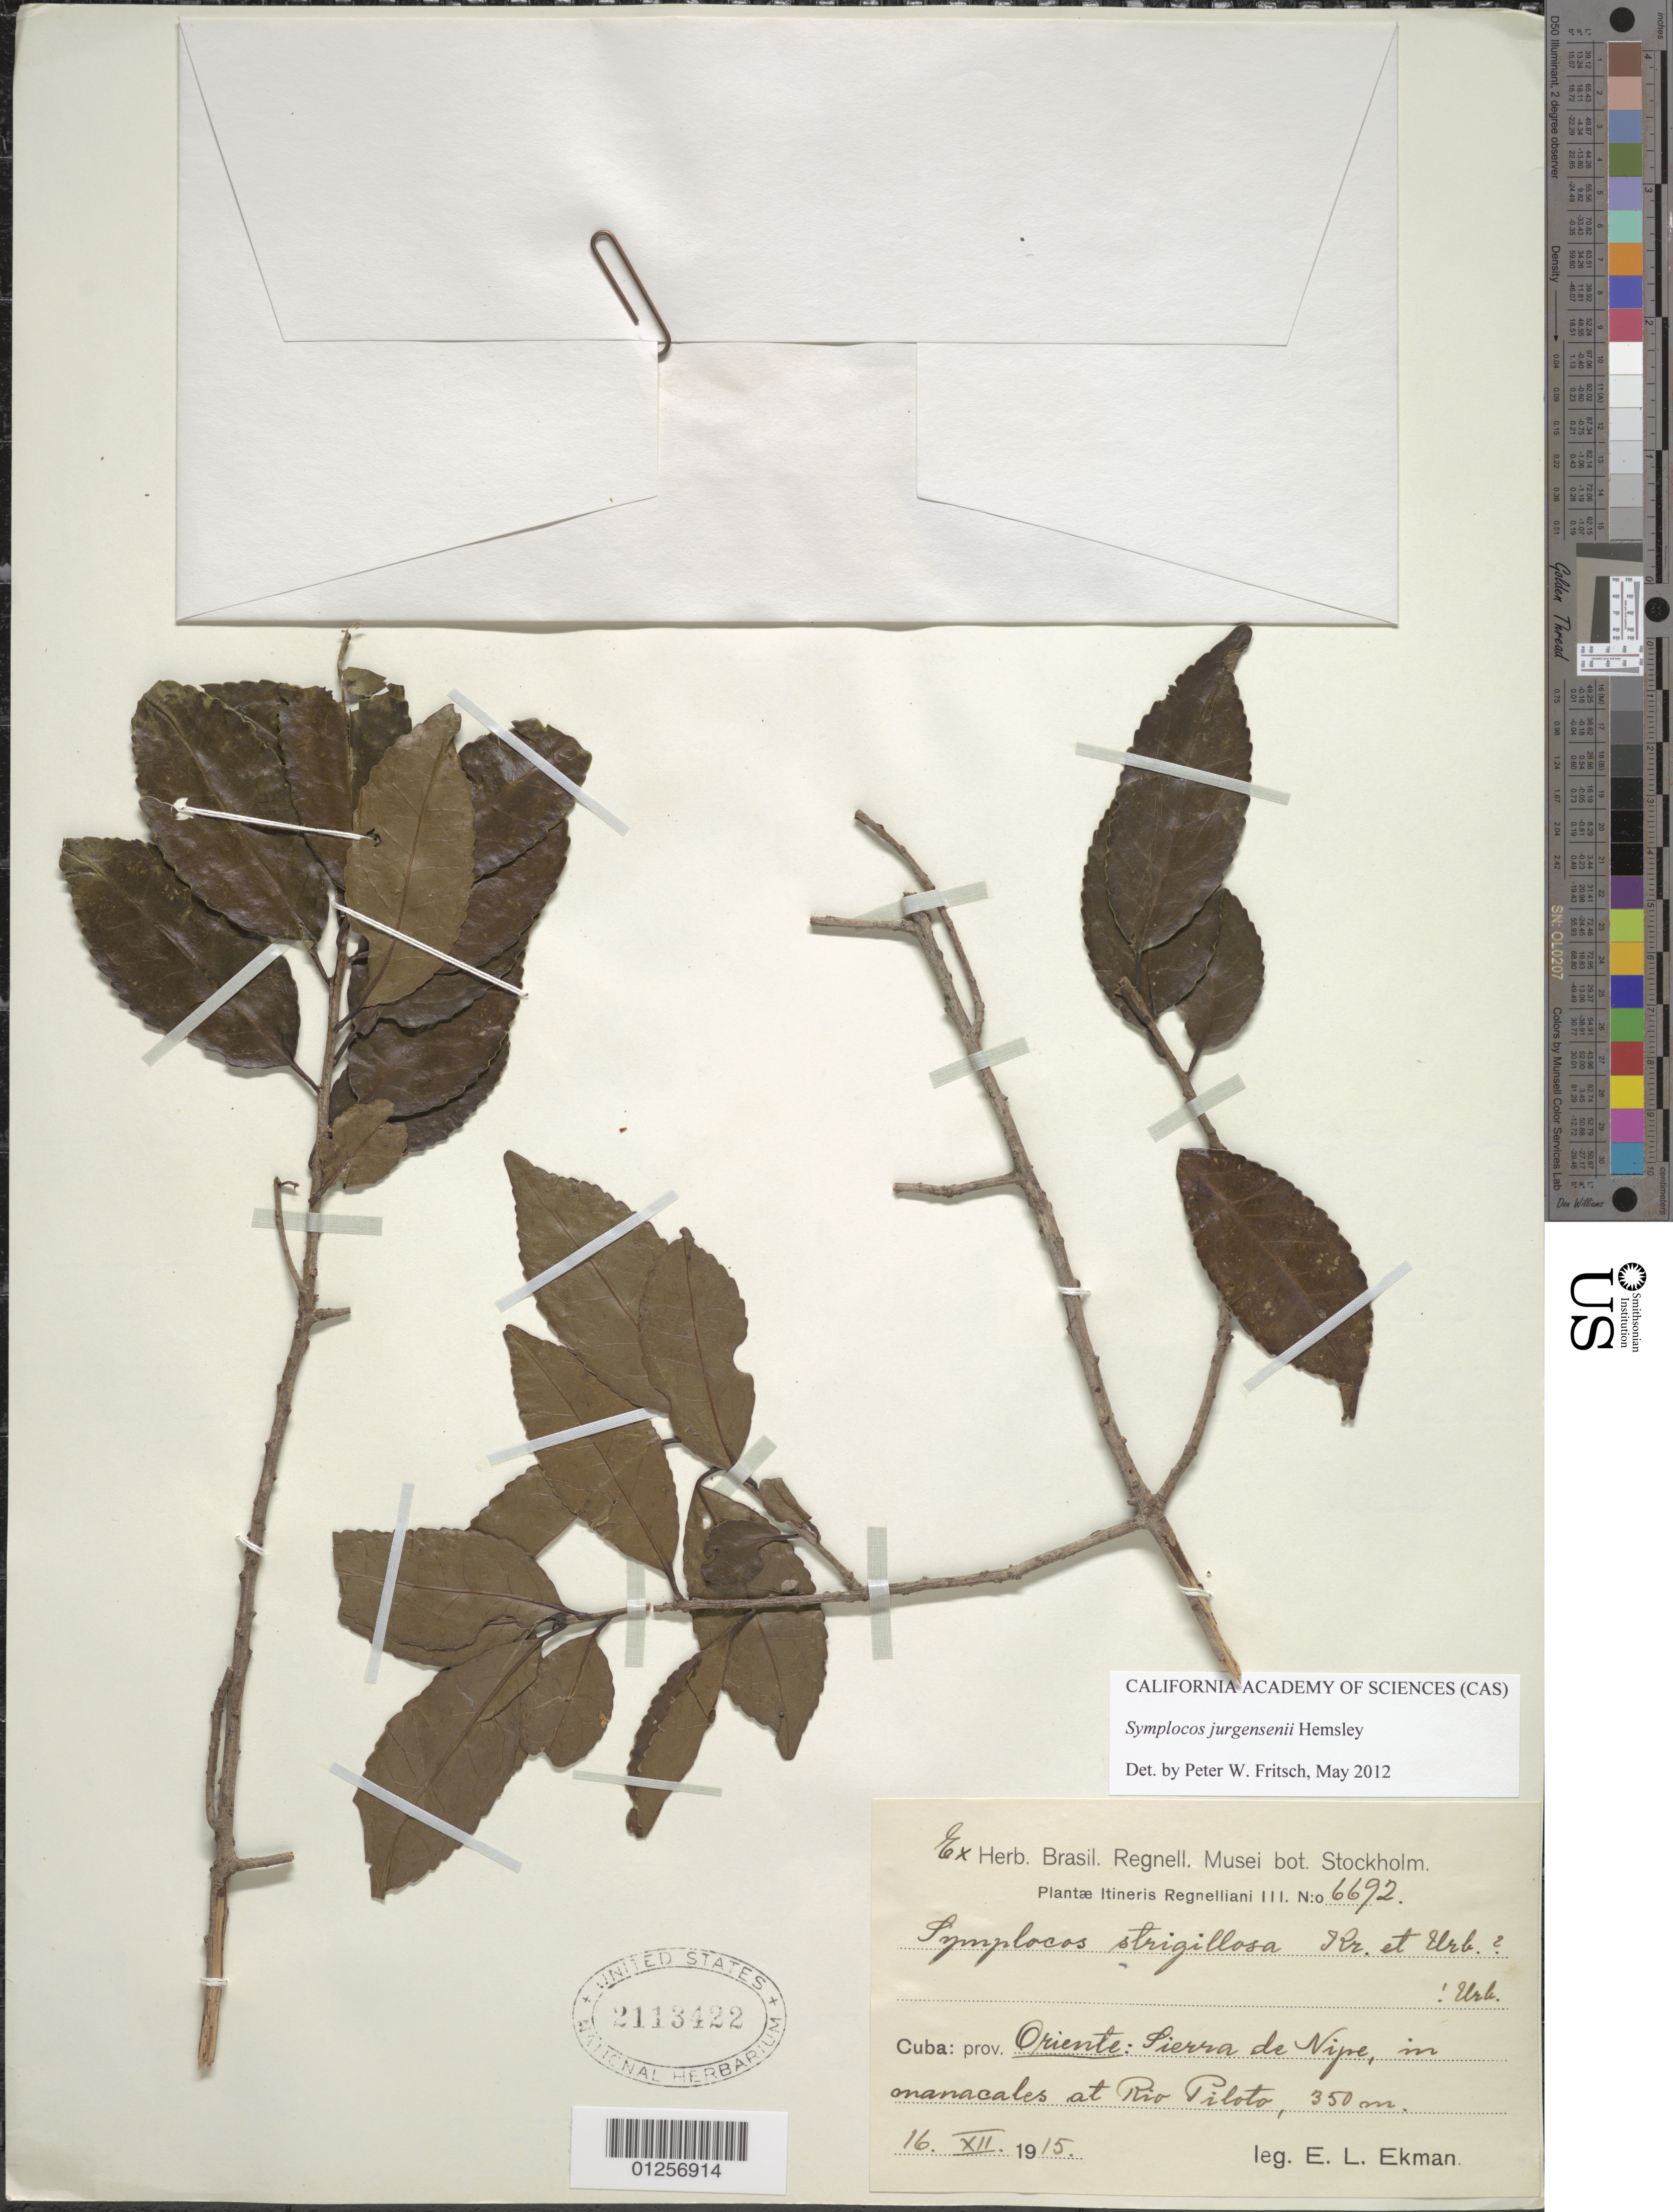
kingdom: Plantae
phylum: Tracheophyta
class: Magnoliopsida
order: Ericales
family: Symplocaceae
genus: Symplocos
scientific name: Symplocos jurgensenii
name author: Hemsl.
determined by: Fritsch, Peter W.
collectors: E. L. Ekman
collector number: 6692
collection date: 1915-12-16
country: Cuba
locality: Prov. Oriente, Sierra de Nipe, at Rio Piloto.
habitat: In onanacales.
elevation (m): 350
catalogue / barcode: US 2113422